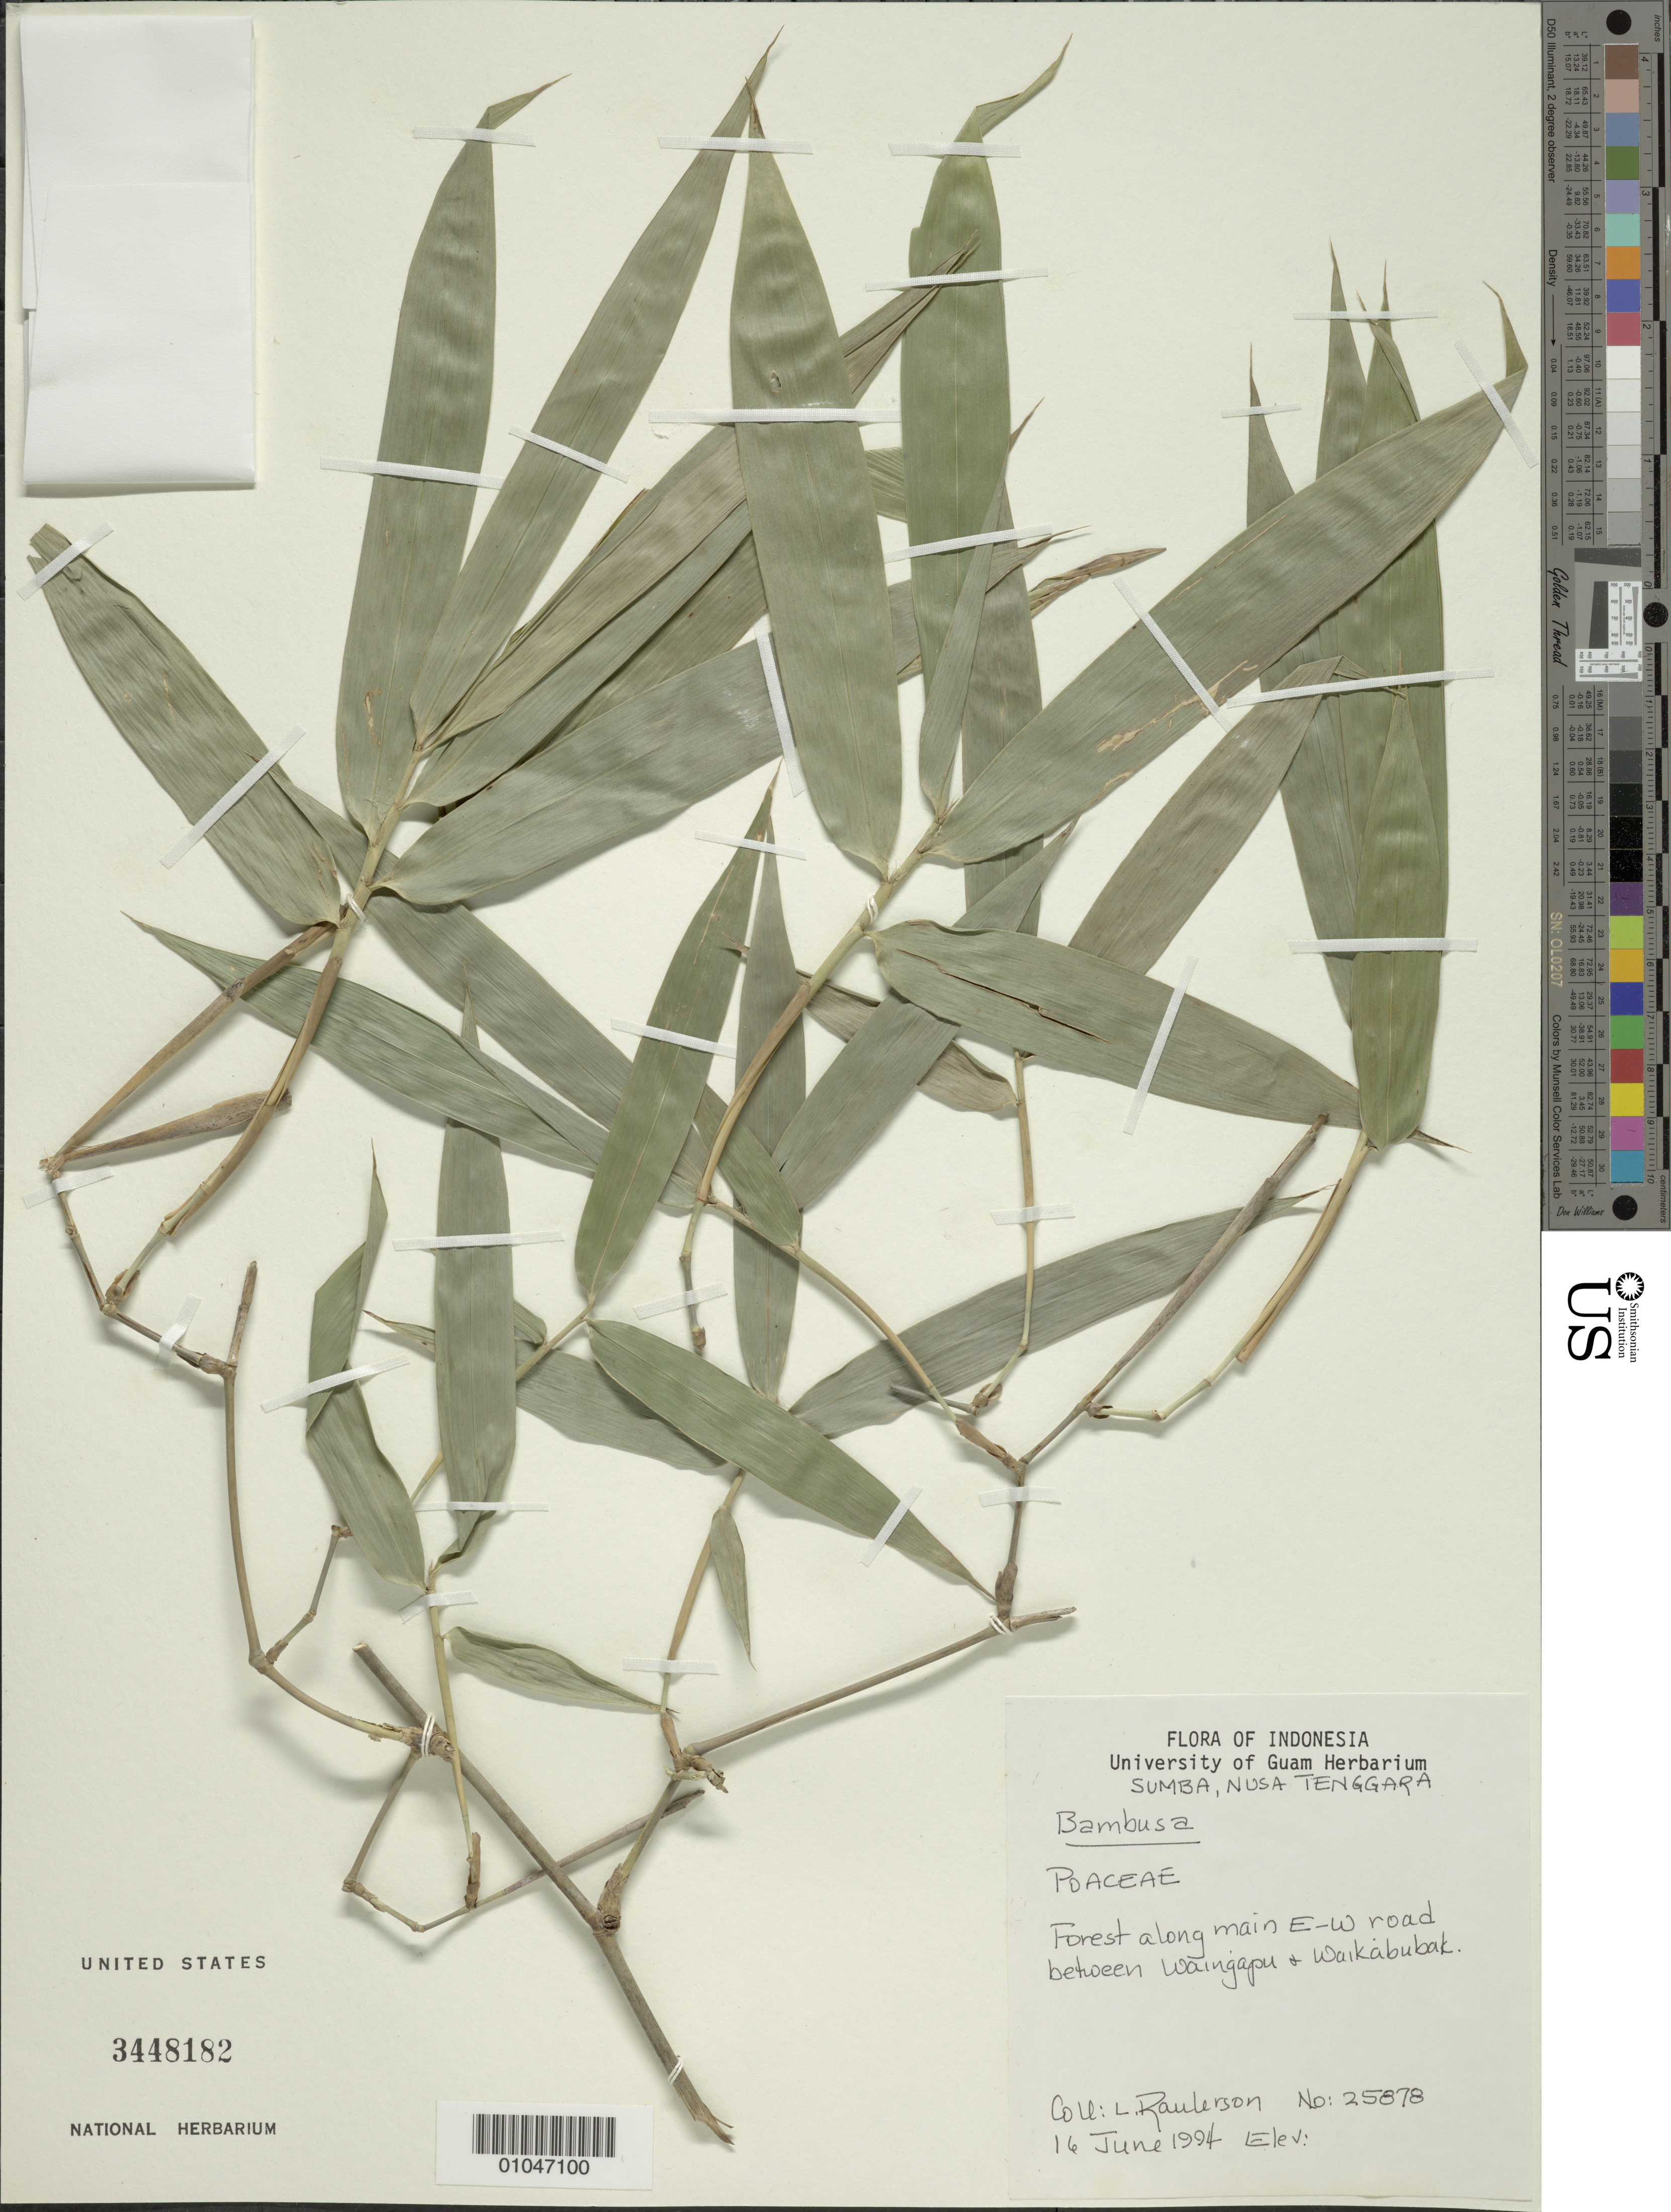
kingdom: Plantae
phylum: Tracheophyta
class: Liliopsida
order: Poales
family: Poaceae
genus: Bambusa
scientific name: Bambusa sp.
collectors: L. Raulerson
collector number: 25878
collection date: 1994-06-16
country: Indonesia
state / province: Nusa Tenggara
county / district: Nusa Tenggara Timur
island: Sumba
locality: Forest along main E-W road between Waingapu and Waikabubak, Sumba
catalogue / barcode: US 3448182